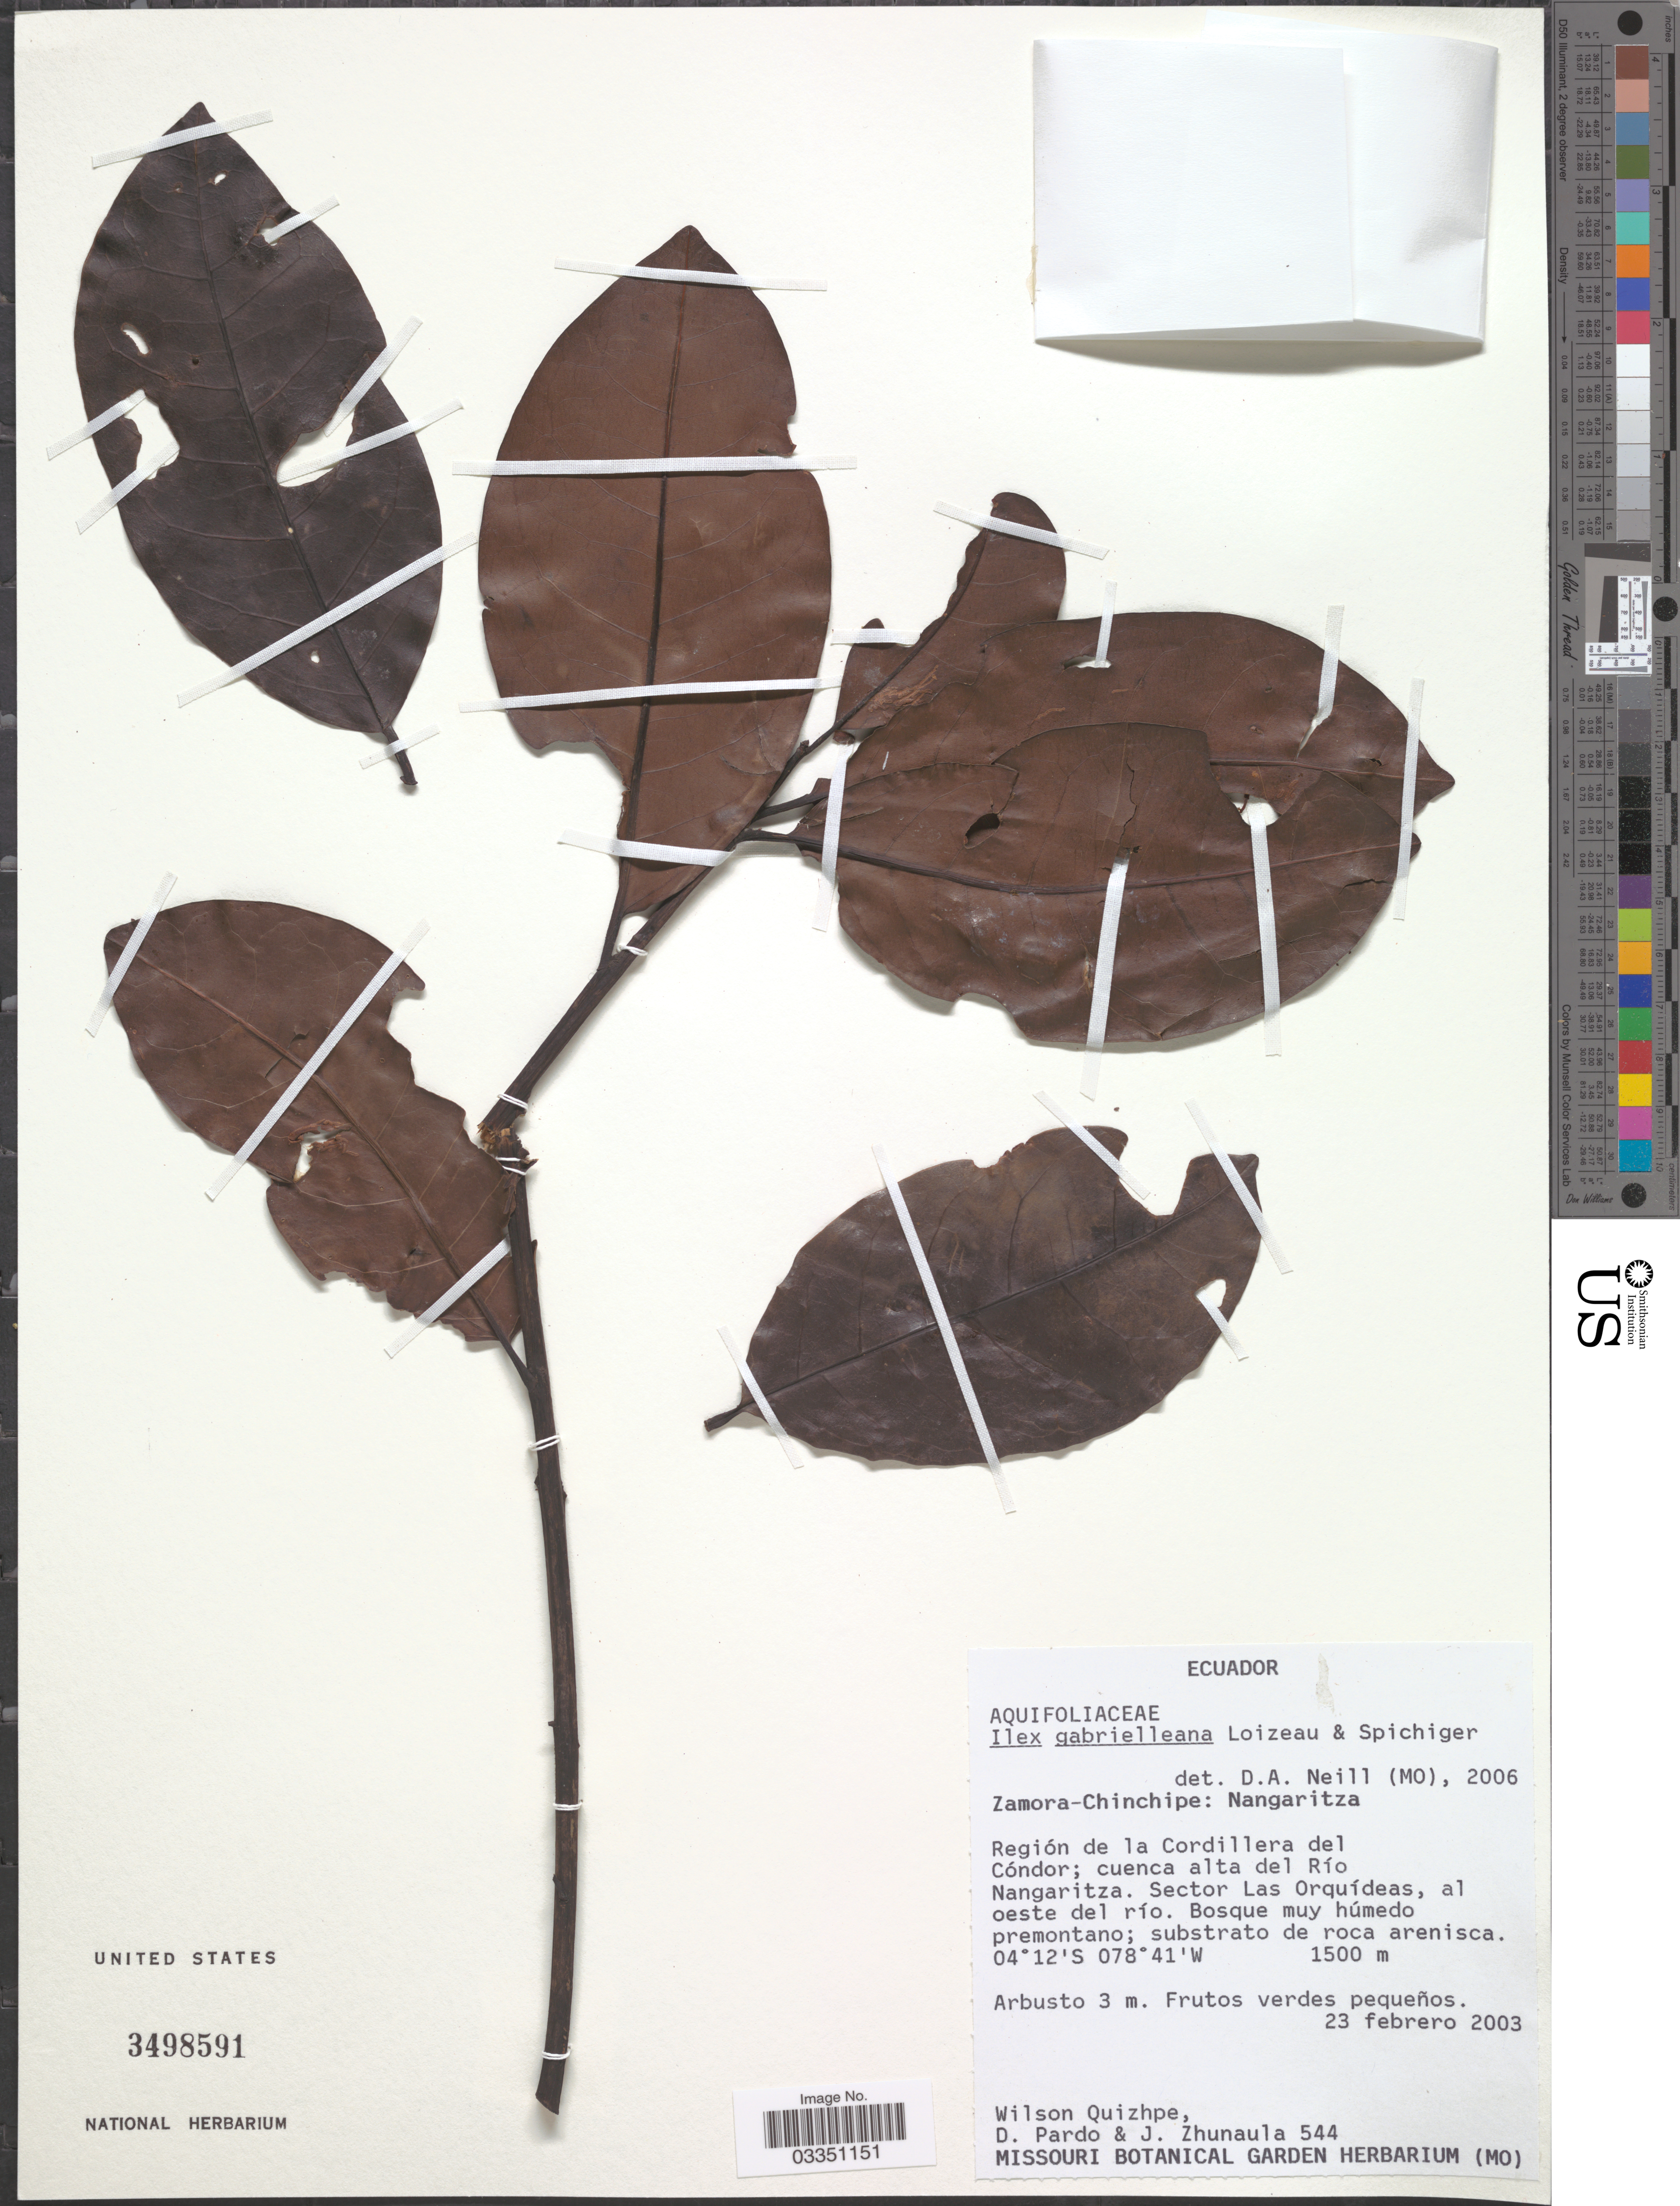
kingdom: Plantae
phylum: Tracheophyta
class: Magnoliopsida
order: Aquifoliales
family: Aquifoliaceae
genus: Ilex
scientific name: Ilex gabrielleana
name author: Loizeau & Spichiger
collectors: W. Quizhpe, D. Pardo & J. Zhunaula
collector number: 544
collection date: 2003-02-23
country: Ecuador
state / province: Zamora-Chinchipe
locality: Nangaritza. Región de la Cordillera del Cóndor; cuenca alta del Río Nangaritza. Sector Las Orquídas, al oeste del río.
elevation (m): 1500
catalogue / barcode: US 3498591